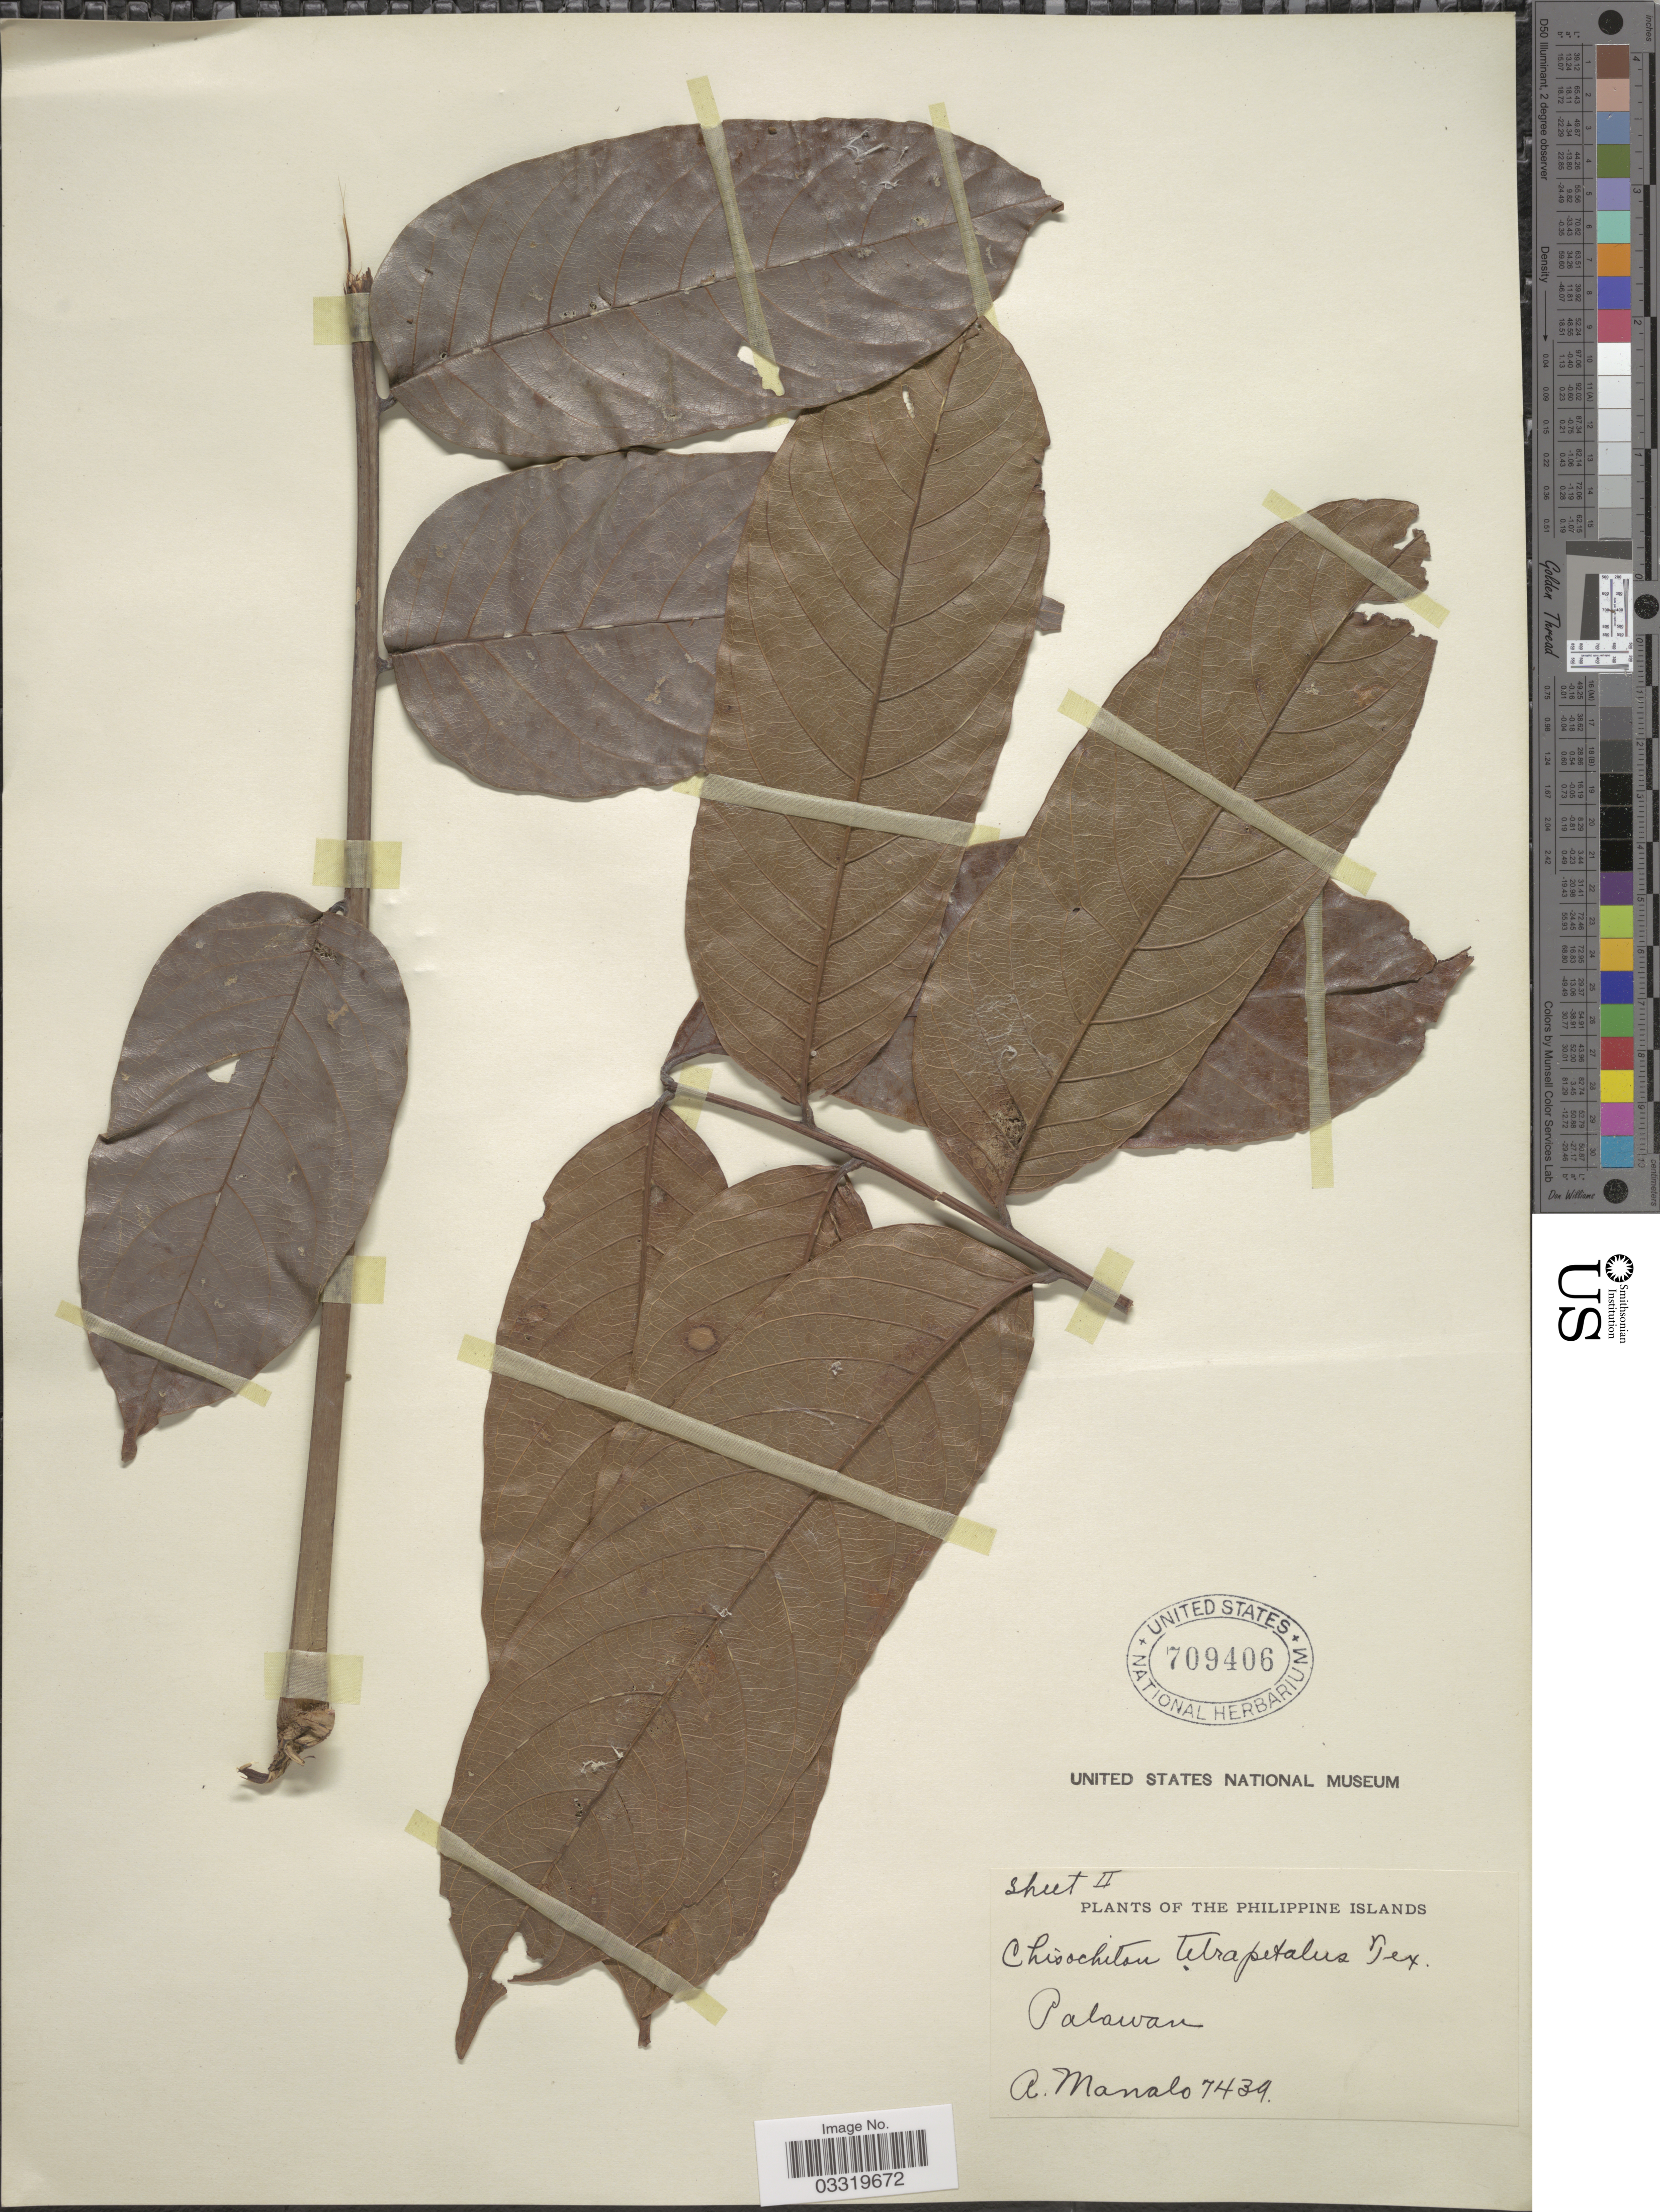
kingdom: Plantae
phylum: Tracheophyta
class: Magnoliopsida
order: Sapindales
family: Meliaceae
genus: Chisocheton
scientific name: Chisocheton patens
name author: Blume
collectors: A. Manalo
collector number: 7439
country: Philippines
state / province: Mimaropa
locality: The Philippine Islands. Palawan.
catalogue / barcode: US 709406